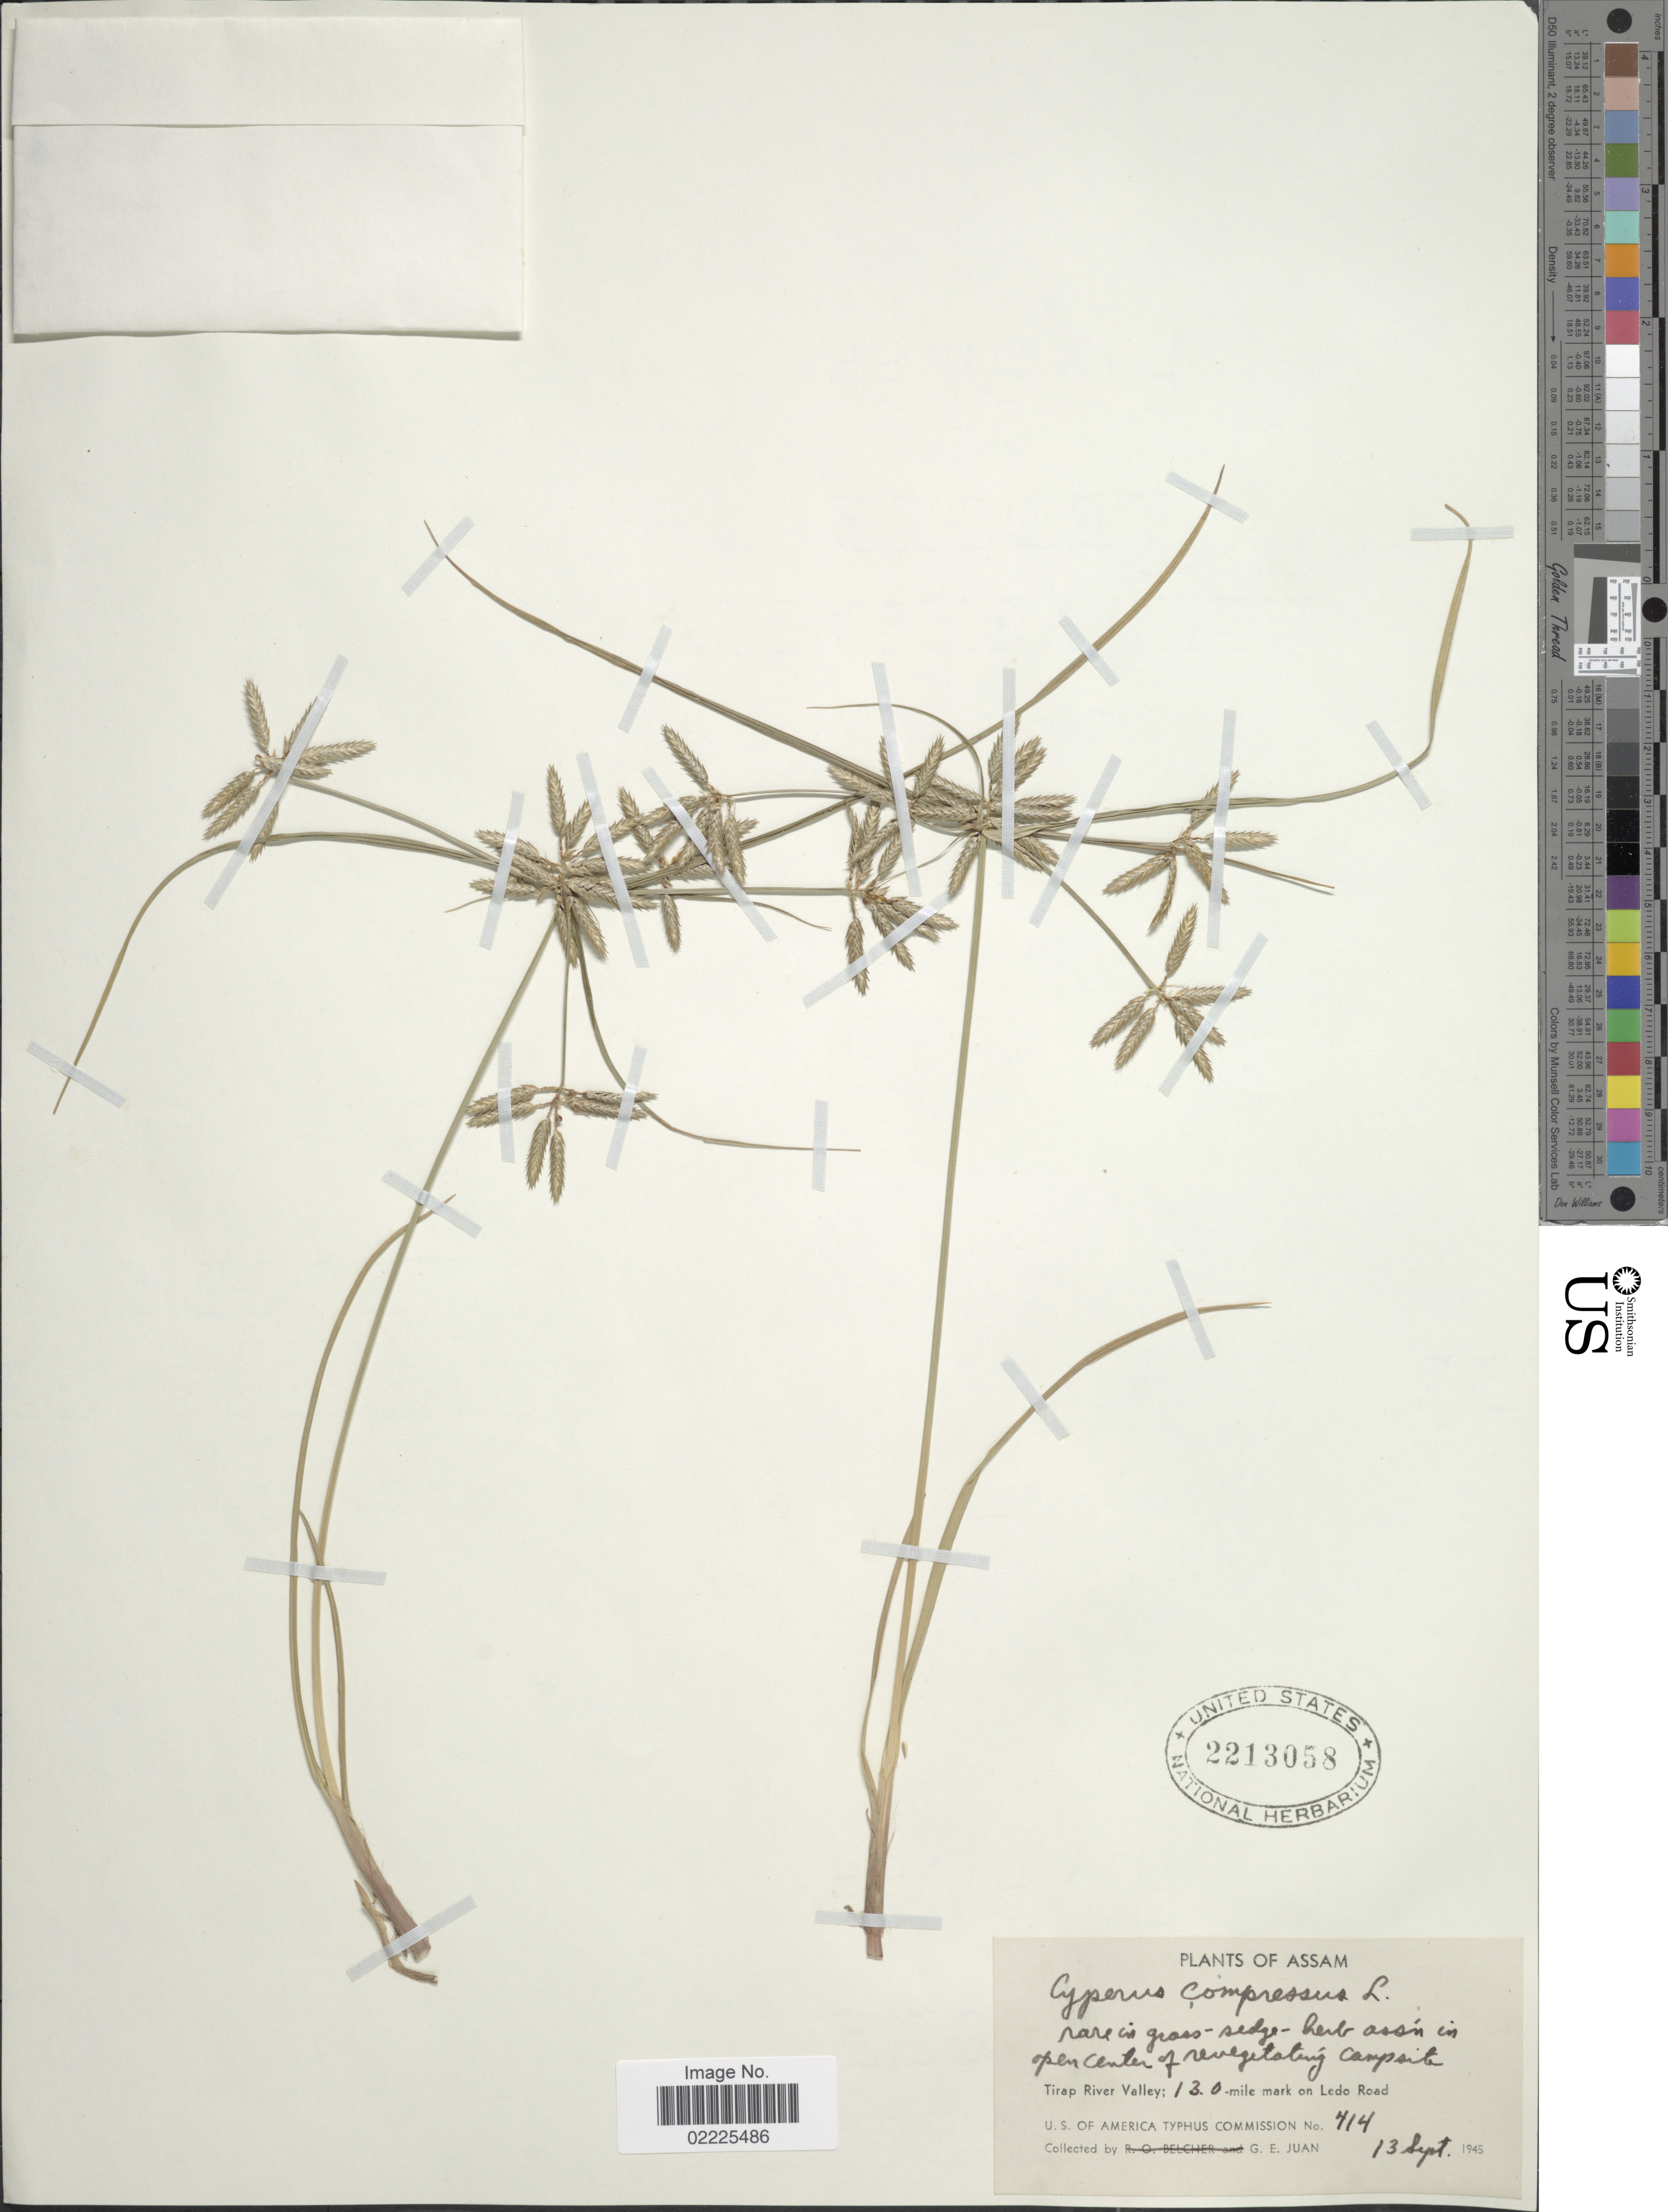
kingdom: Plantae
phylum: Tracheophyta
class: Liliopsida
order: Poales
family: Cyperaceae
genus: Cyperus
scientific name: Cyperus compressus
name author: L.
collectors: G. Juan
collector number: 414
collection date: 1945-09-13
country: India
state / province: Assam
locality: Rare in grass-sedge - herb ass'n in open center of revegetating campsite, Tirap River Valley; 13.0 -mile mark on Ledo Road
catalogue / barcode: US 2213058